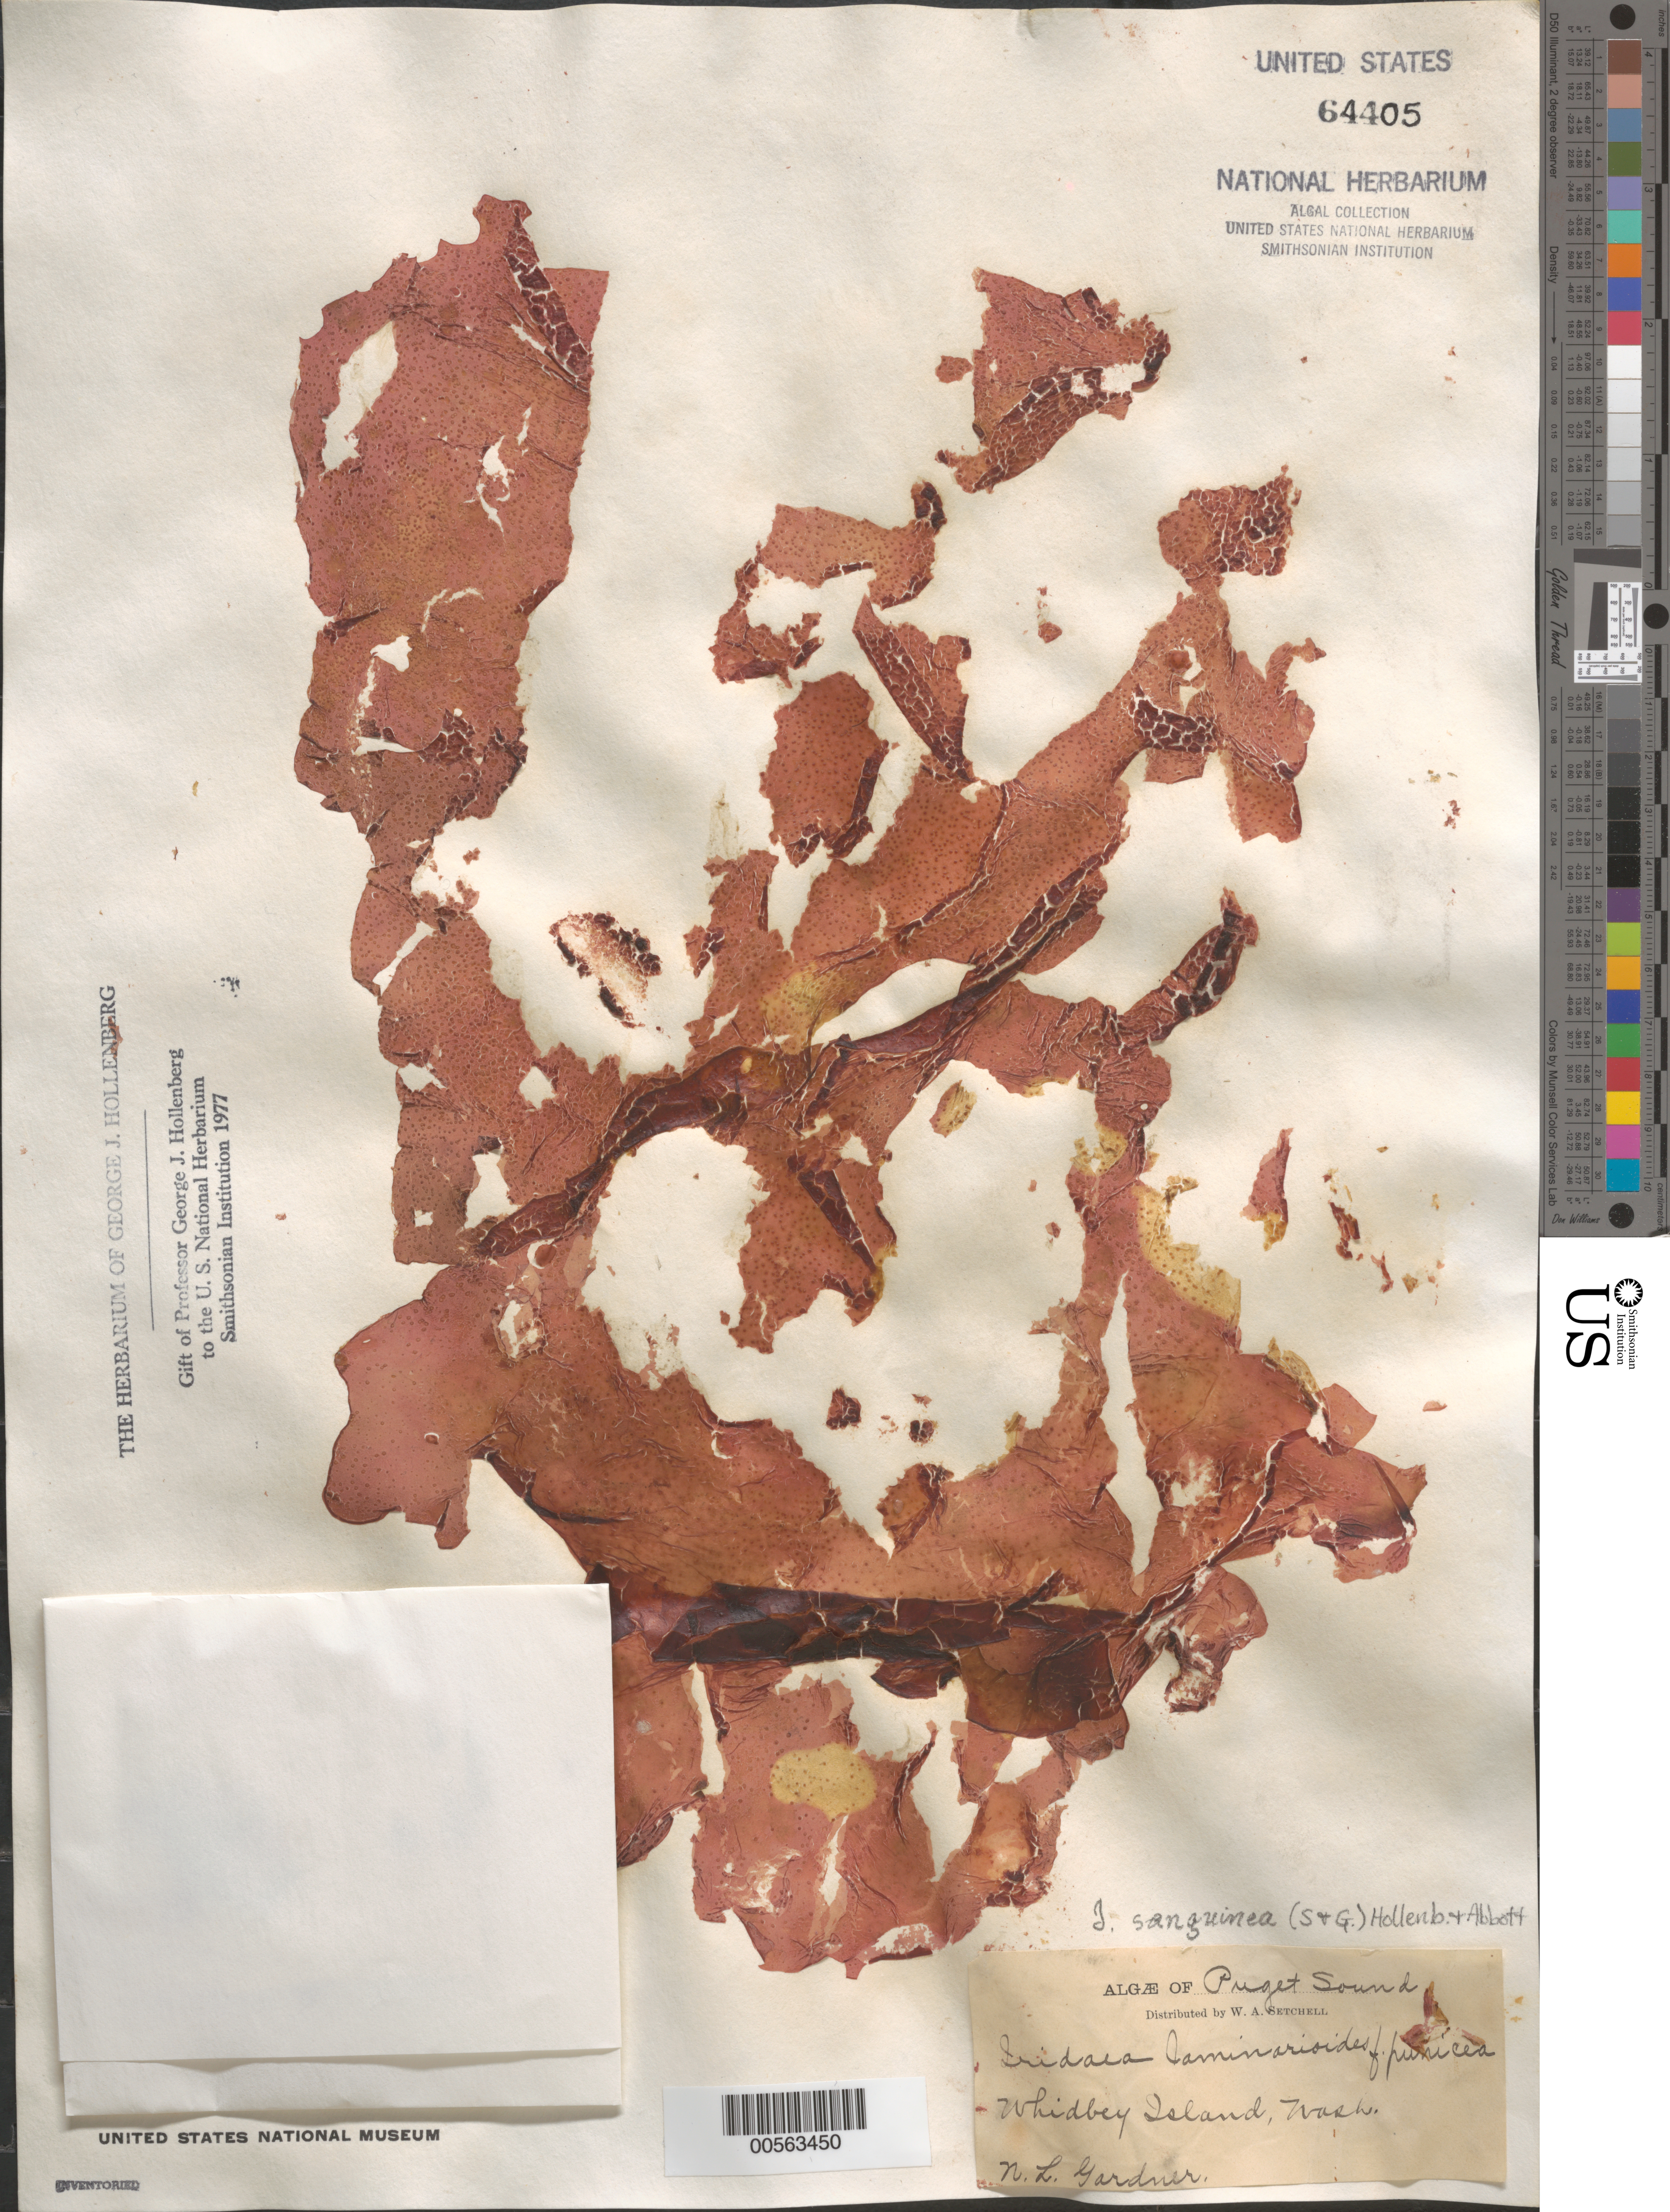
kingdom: Plantae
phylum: Rhodophyta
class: Florideophyceae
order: Gigartinales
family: Gigartinaceae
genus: Mazzaella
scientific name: Mazzaella sanguinea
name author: (Setchell & N.L. Gardner) Hommersand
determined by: Algae name updating Project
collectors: N. Gardner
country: United States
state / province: Washington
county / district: Island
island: Whidbey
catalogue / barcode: US 64405